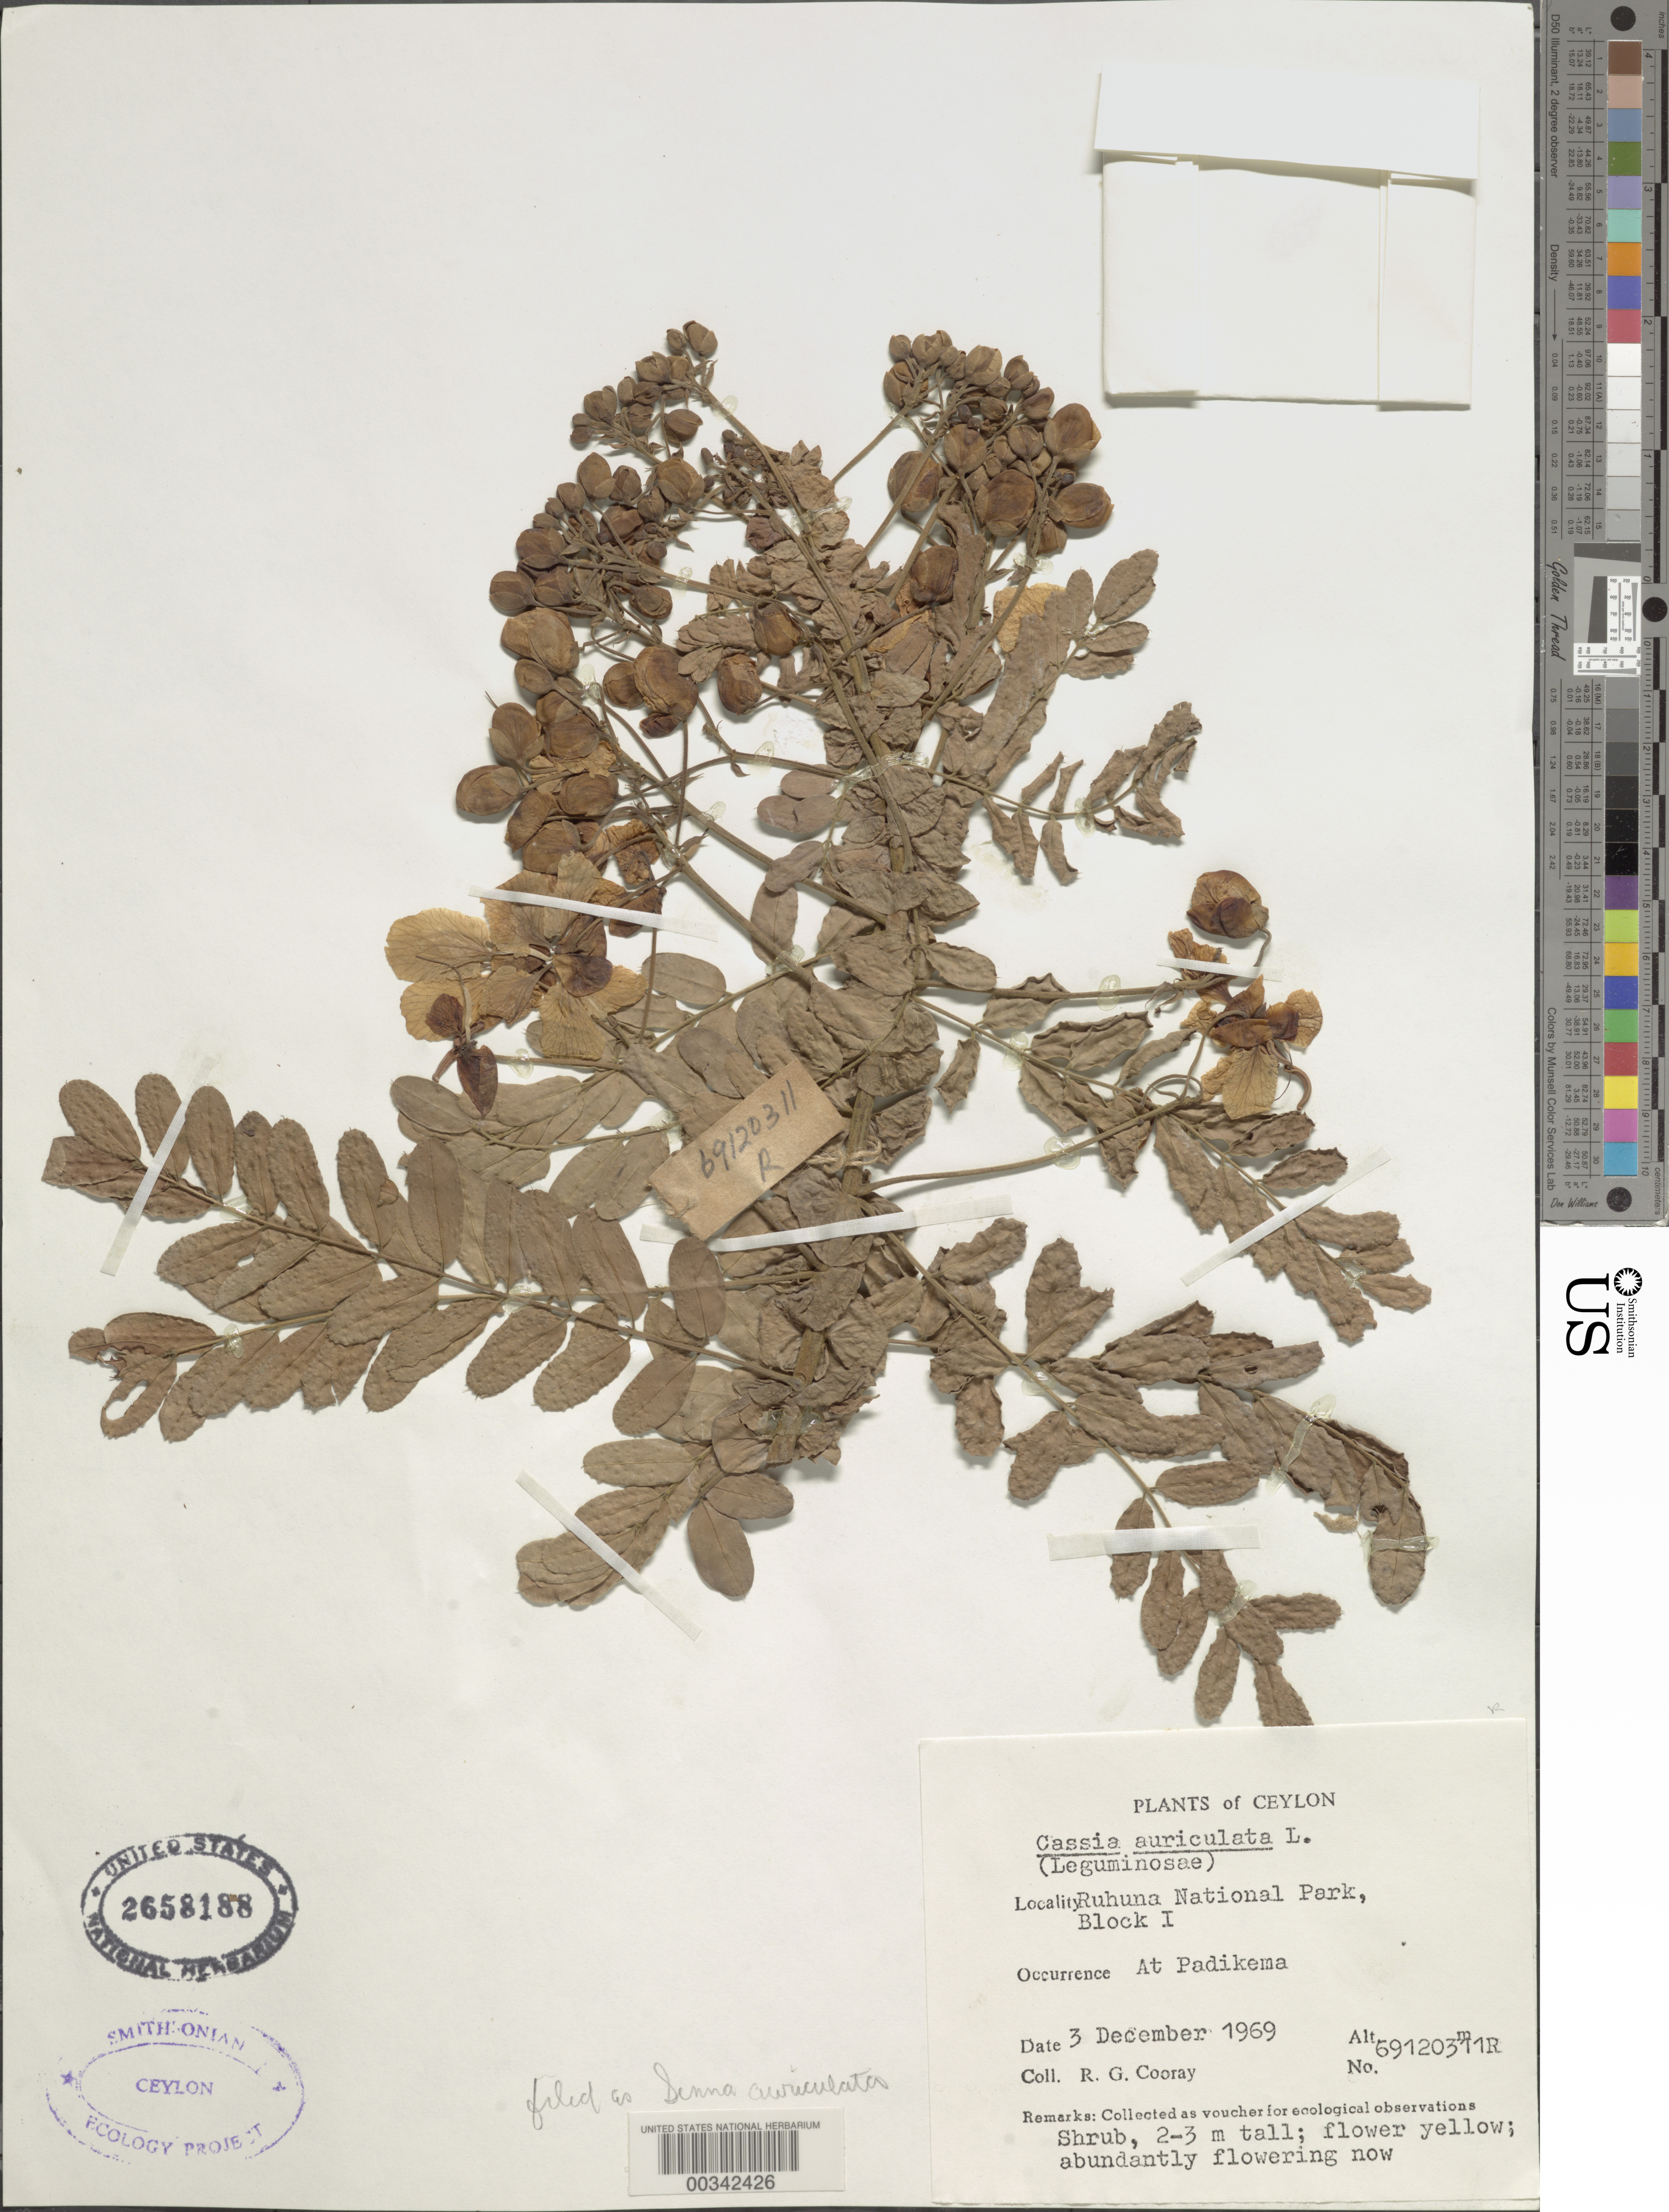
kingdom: Plantae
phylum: Tracheophyta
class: Magnoliopsida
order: Fabales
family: Fabaceae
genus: Senna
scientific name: Senna auriculata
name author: (L.) Roxb.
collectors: R. Cooray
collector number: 69120311r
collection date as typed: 03 Dec 1969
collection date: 1969-12-03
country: Sri Lanka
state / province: Southern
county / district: Hambantota Dist.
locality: Ruhuna nat'l park, block i; at padikema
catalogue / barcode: US 2658188